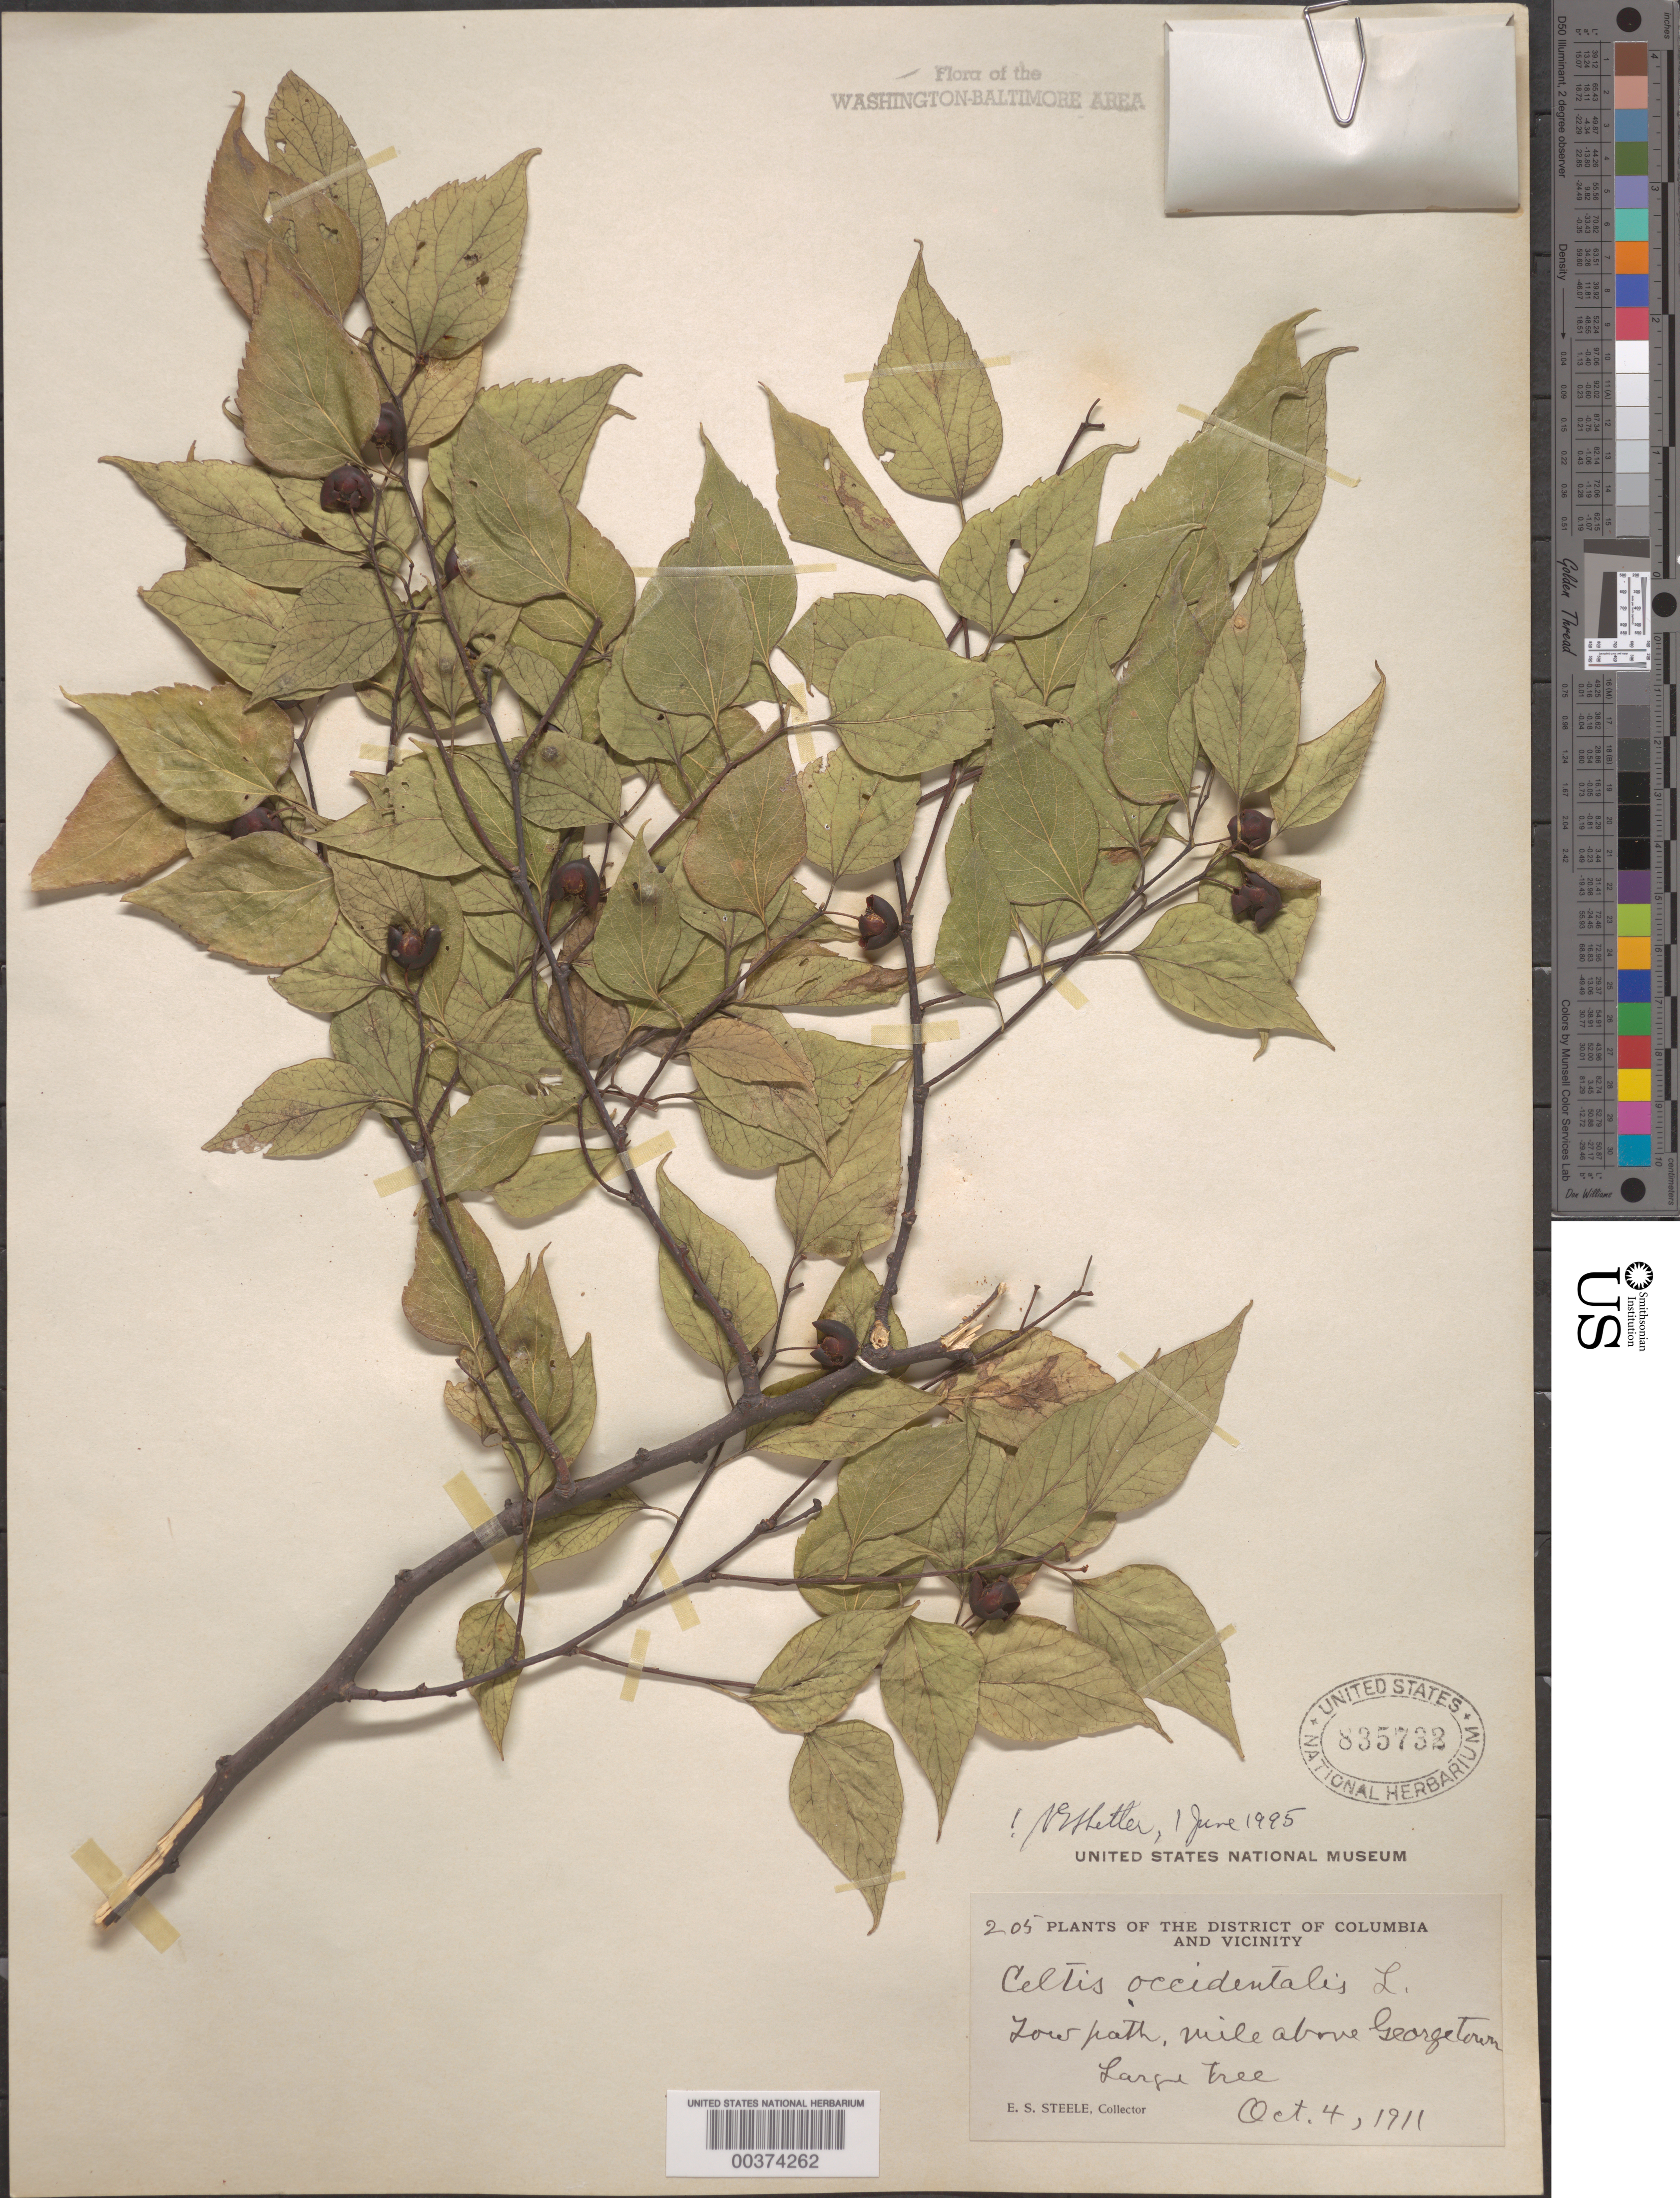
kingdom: Plantae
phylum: Tracheophyta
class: Magnoliopsida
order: Rosales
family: Cannabaceae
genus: Celtis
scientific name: Celtis occidentalis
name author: L.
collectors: E. Steele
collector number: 205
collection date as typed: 04 Oct 1911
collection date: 1911-10-04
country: United States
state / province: District of Columbia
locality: C. and O. Canal Towpath above Georgetown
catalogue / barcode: US 835732